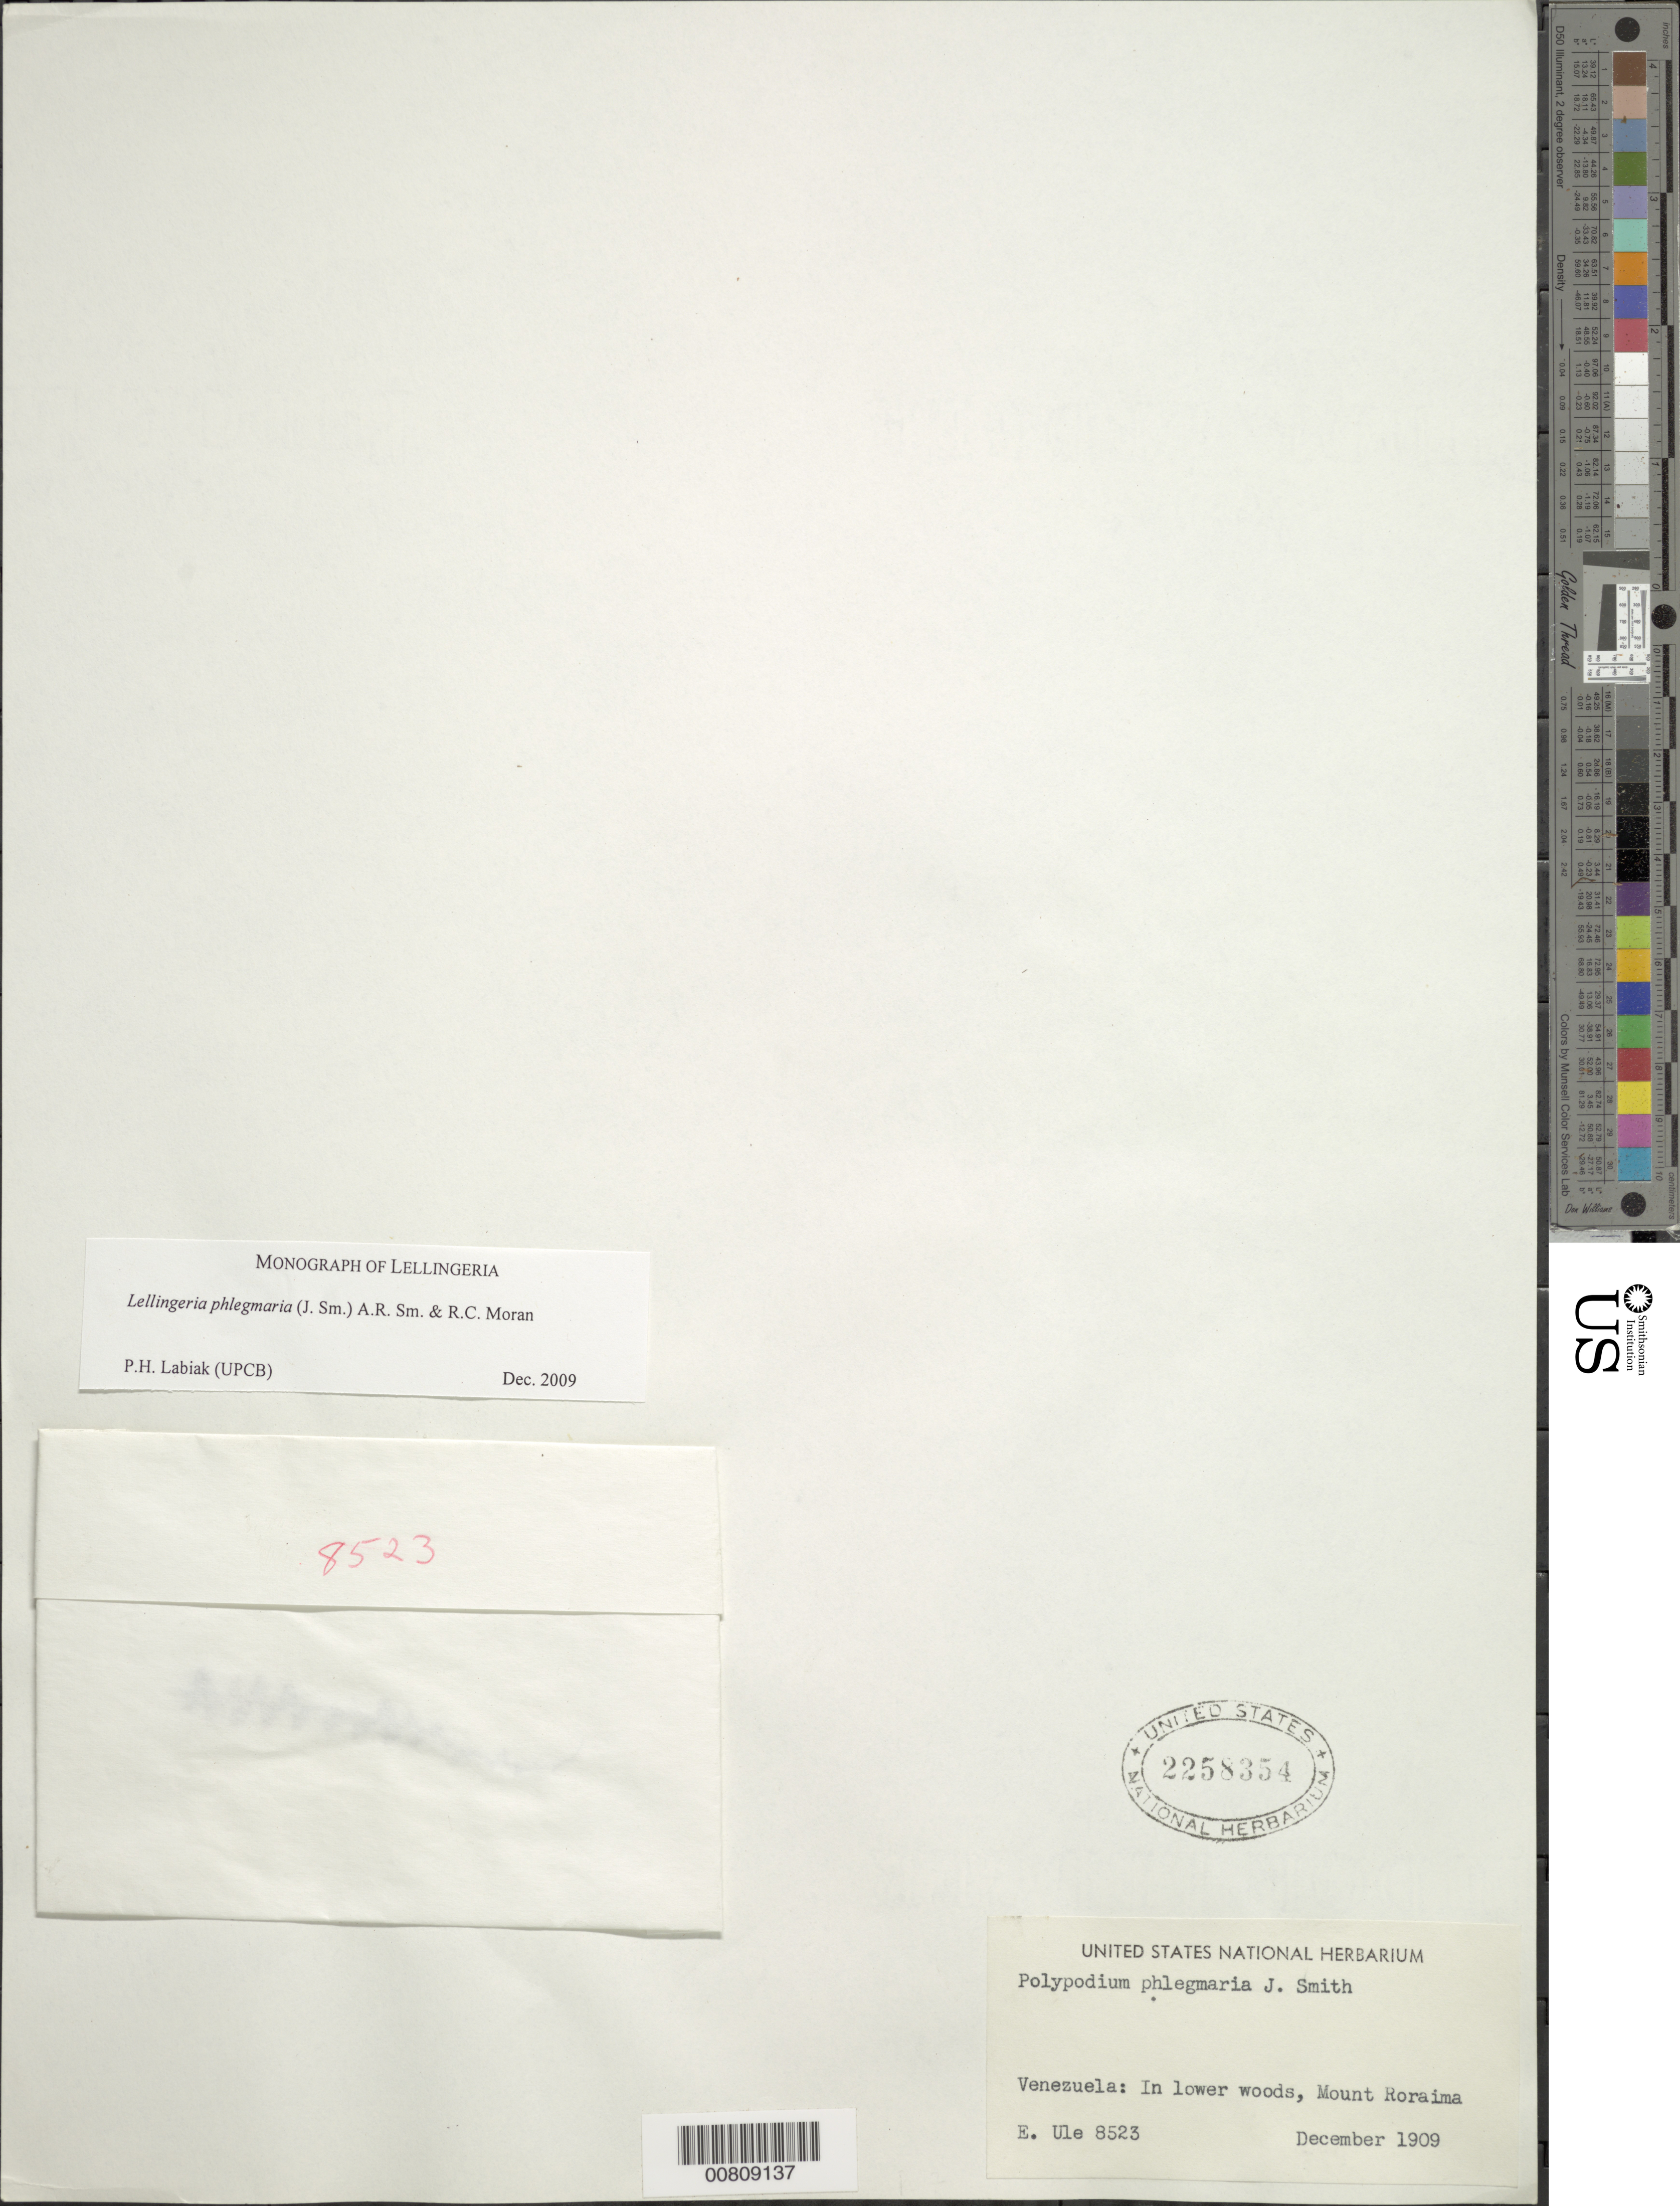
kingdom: Plantae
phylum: Tracheophyta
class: Polypodiopsida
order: Polypodiales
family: Polypodiaceae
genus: Lellingeria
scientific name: Lellingeria phlegmaria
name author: (J. Sm.) A.R. Sm. & R.C. Moran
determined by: Labiak, P. H.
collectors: E. H. Ule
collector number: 8523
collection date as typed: Dec-09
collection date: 2009-12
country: Venezuela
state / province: Bolívar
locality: Mt. Roraima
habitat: In lower woods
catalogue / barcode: US 2258354